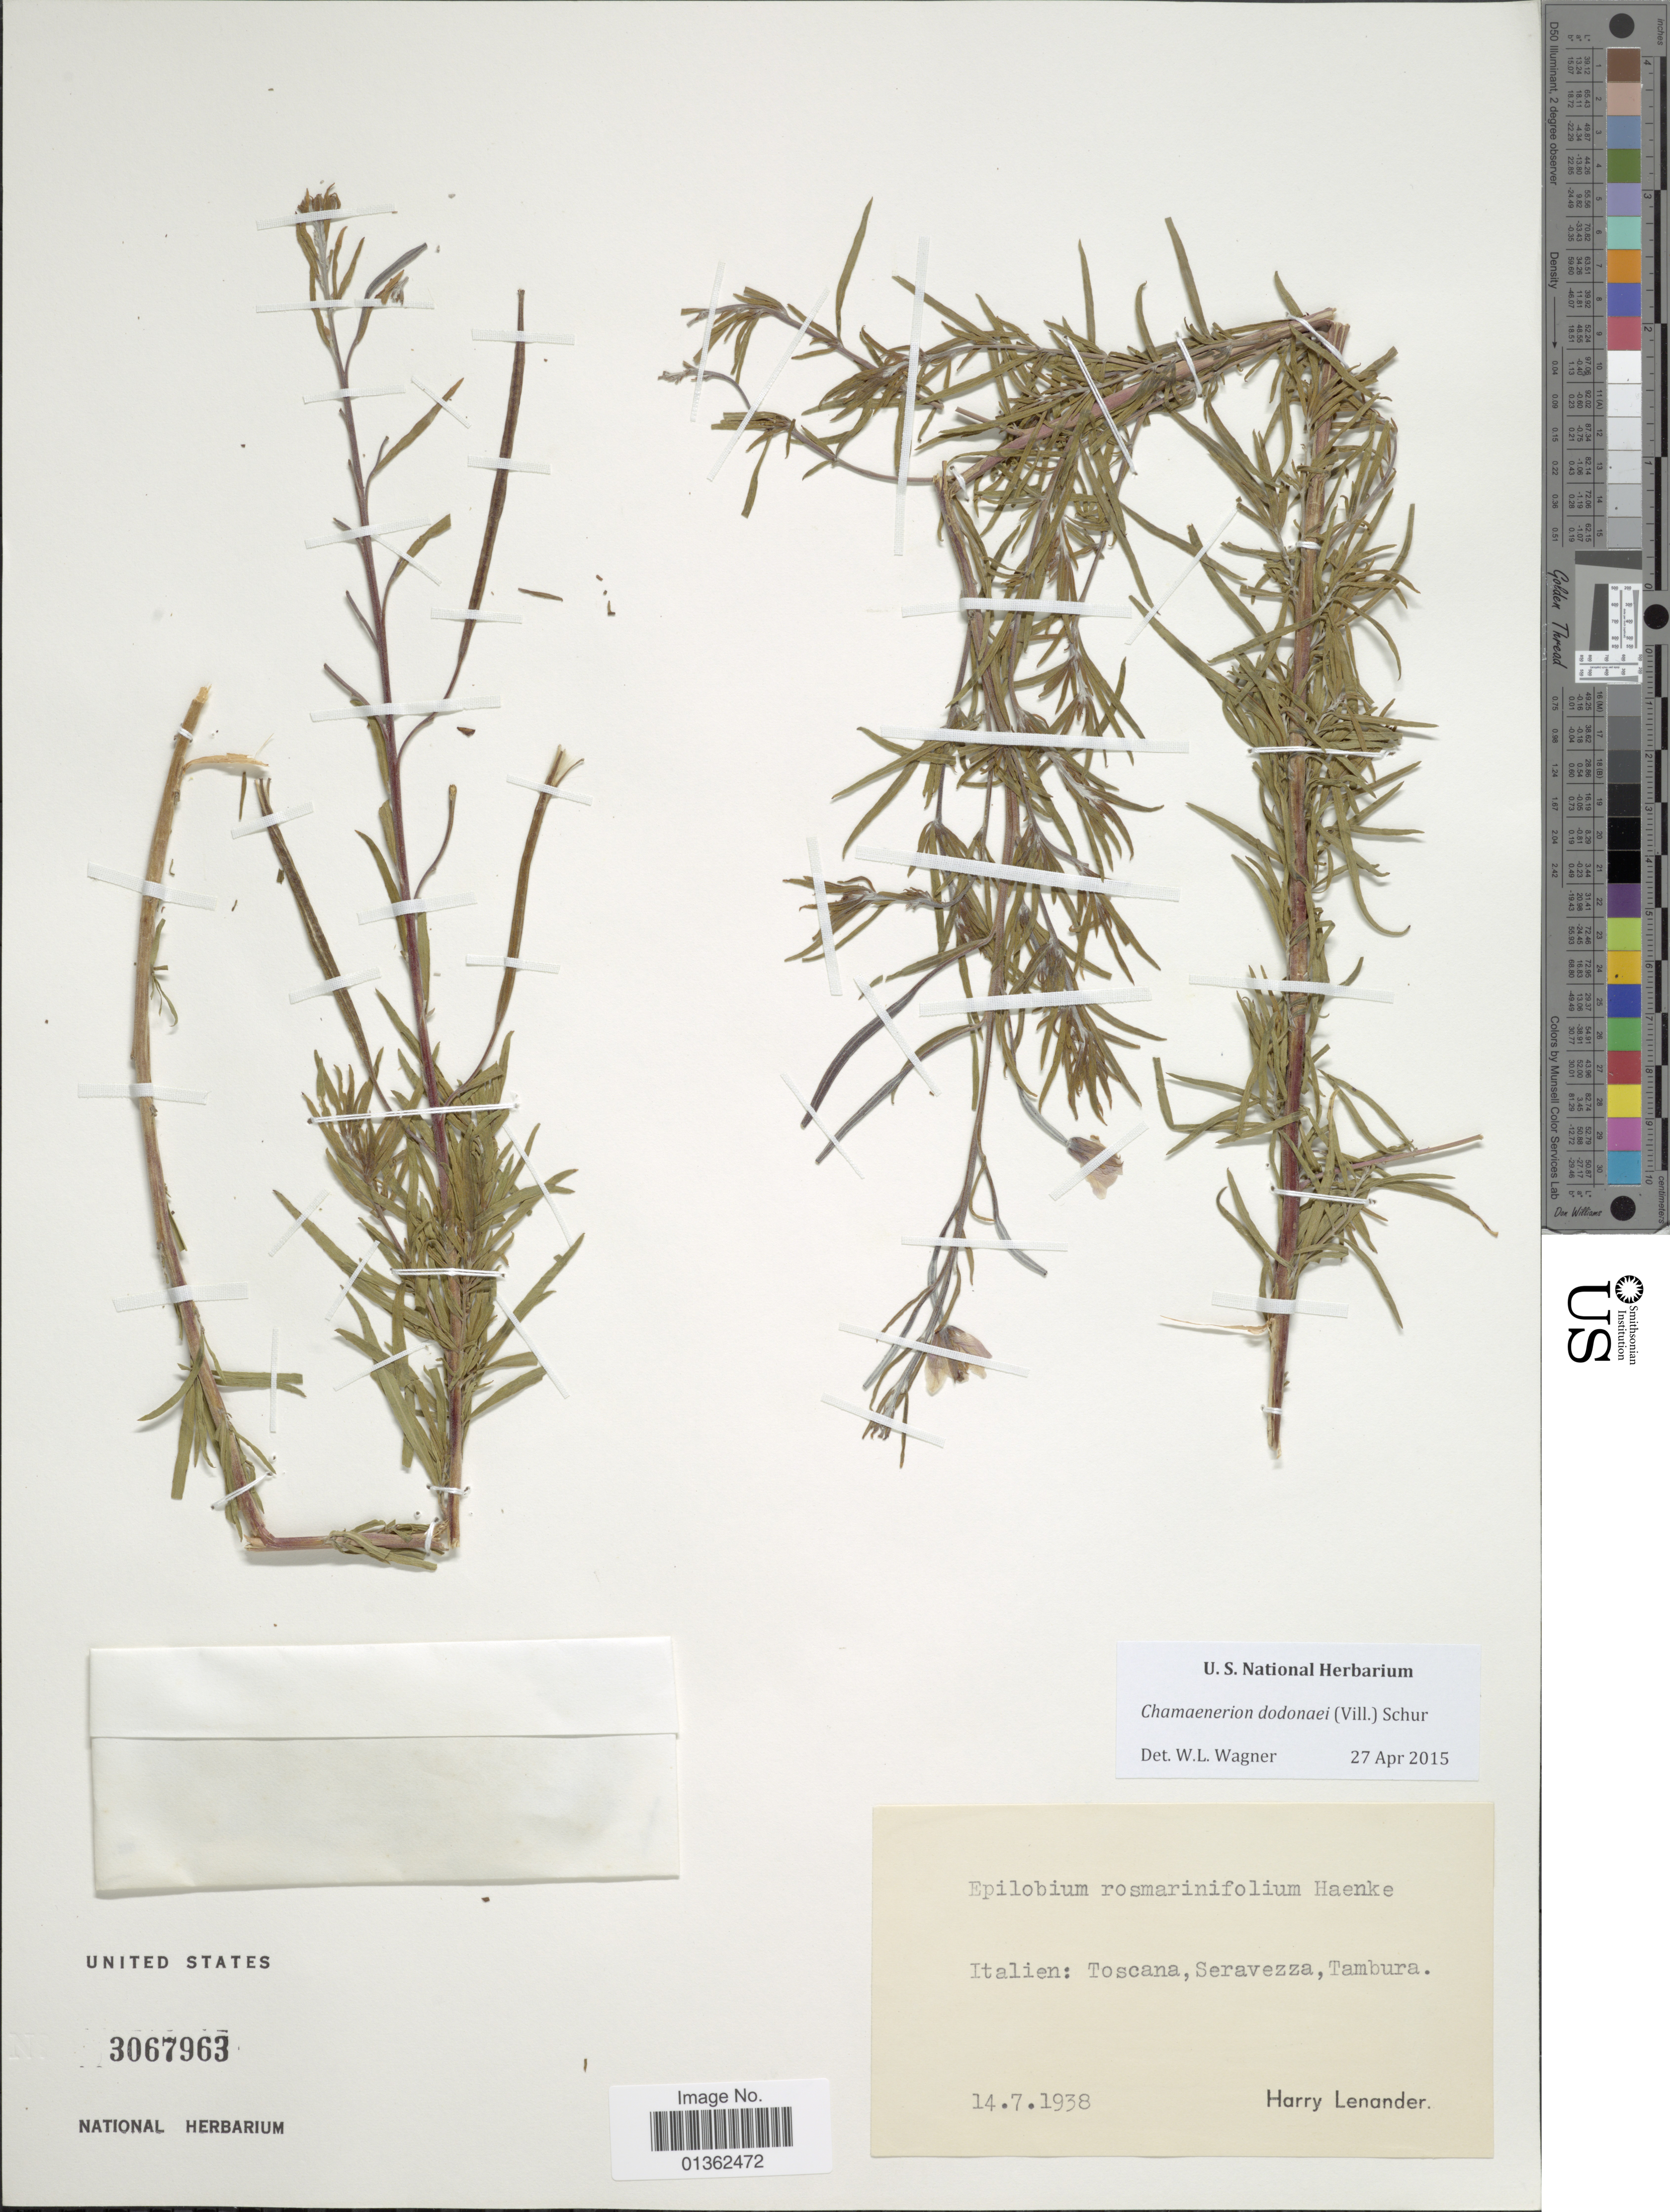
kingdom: Plantae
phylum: Tracheophyta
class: Magnoliopsida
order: Myrtales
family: Onagraceae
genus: Chamaenerion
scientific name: Chamaenerion dodonaei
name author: (Vill.) Schur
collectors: H. Lenander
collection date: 1938-07-14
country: Italy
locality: Toscana, Seravezza, Tambura.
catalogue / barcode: US 3067963